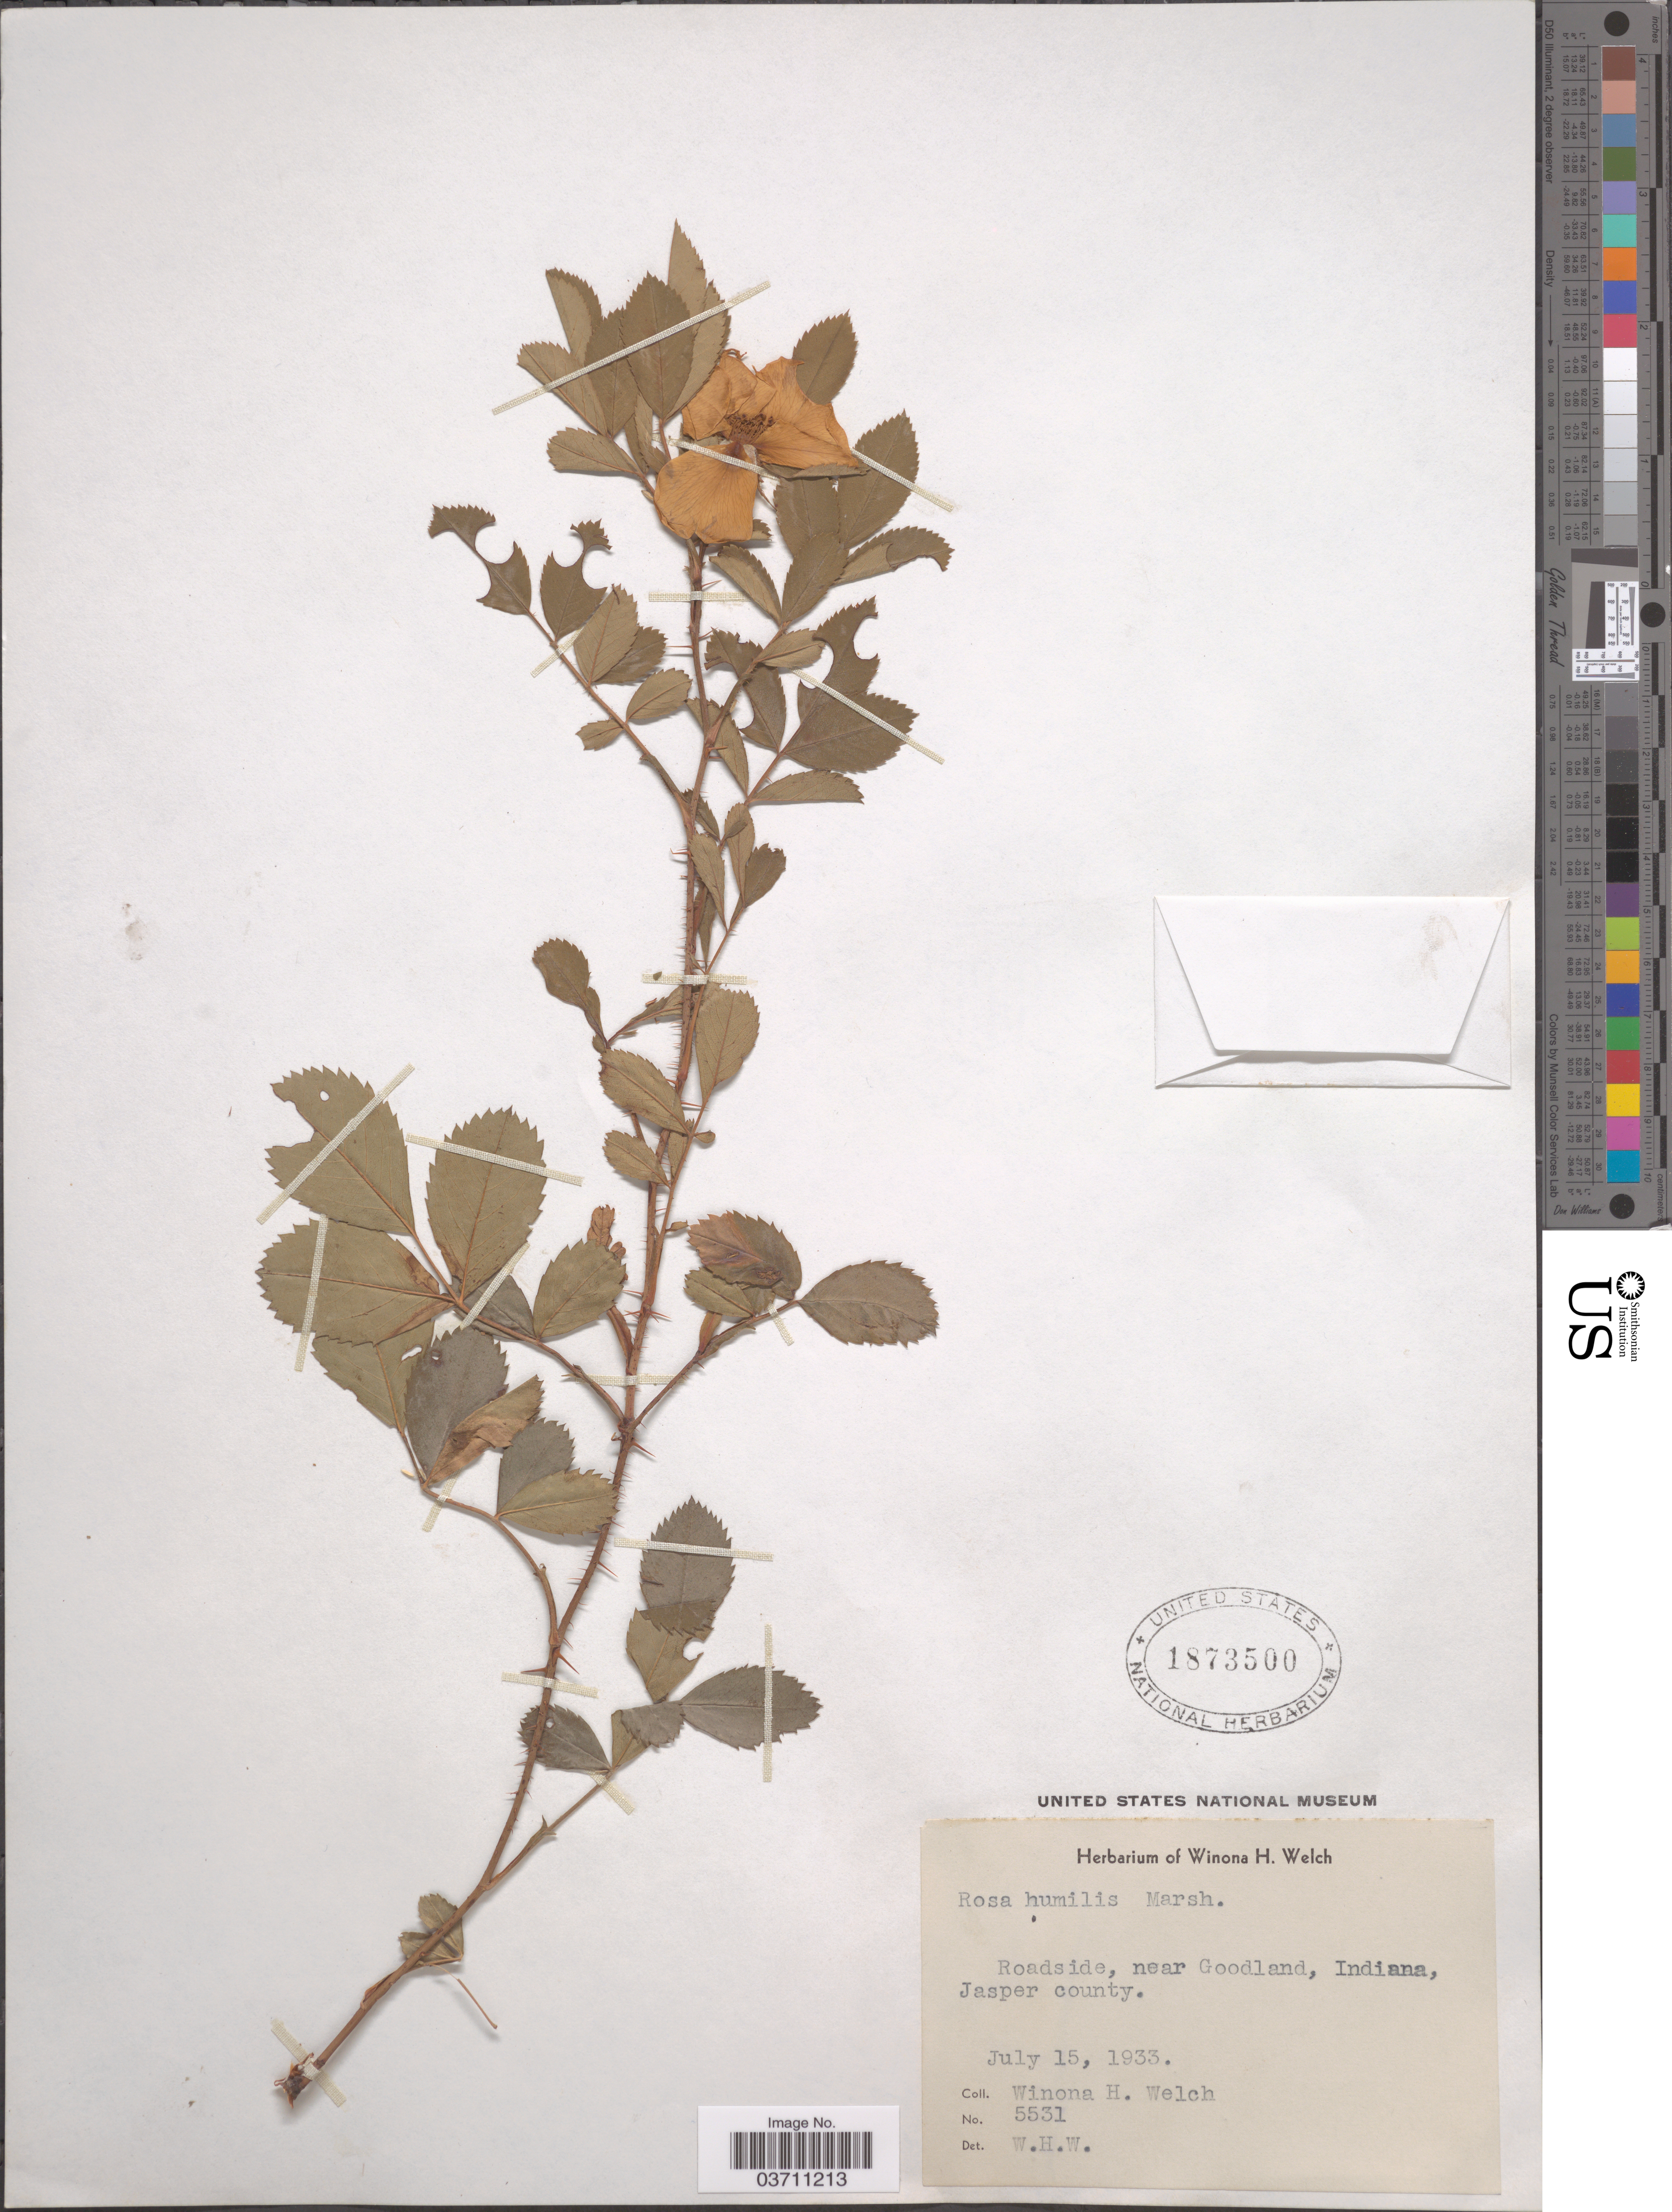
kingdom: Plantae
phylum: Tracheophyta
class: Magnoliopsida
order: Rosales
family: Rosaceae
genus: Rosa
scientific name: Rosa humilis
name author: Marshall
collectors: W. H. Welch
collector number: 5531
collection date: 1933-07-15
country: United States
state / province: Indiana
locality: Roadside, near Goodland, Jasper county.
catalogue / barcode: US 18732500